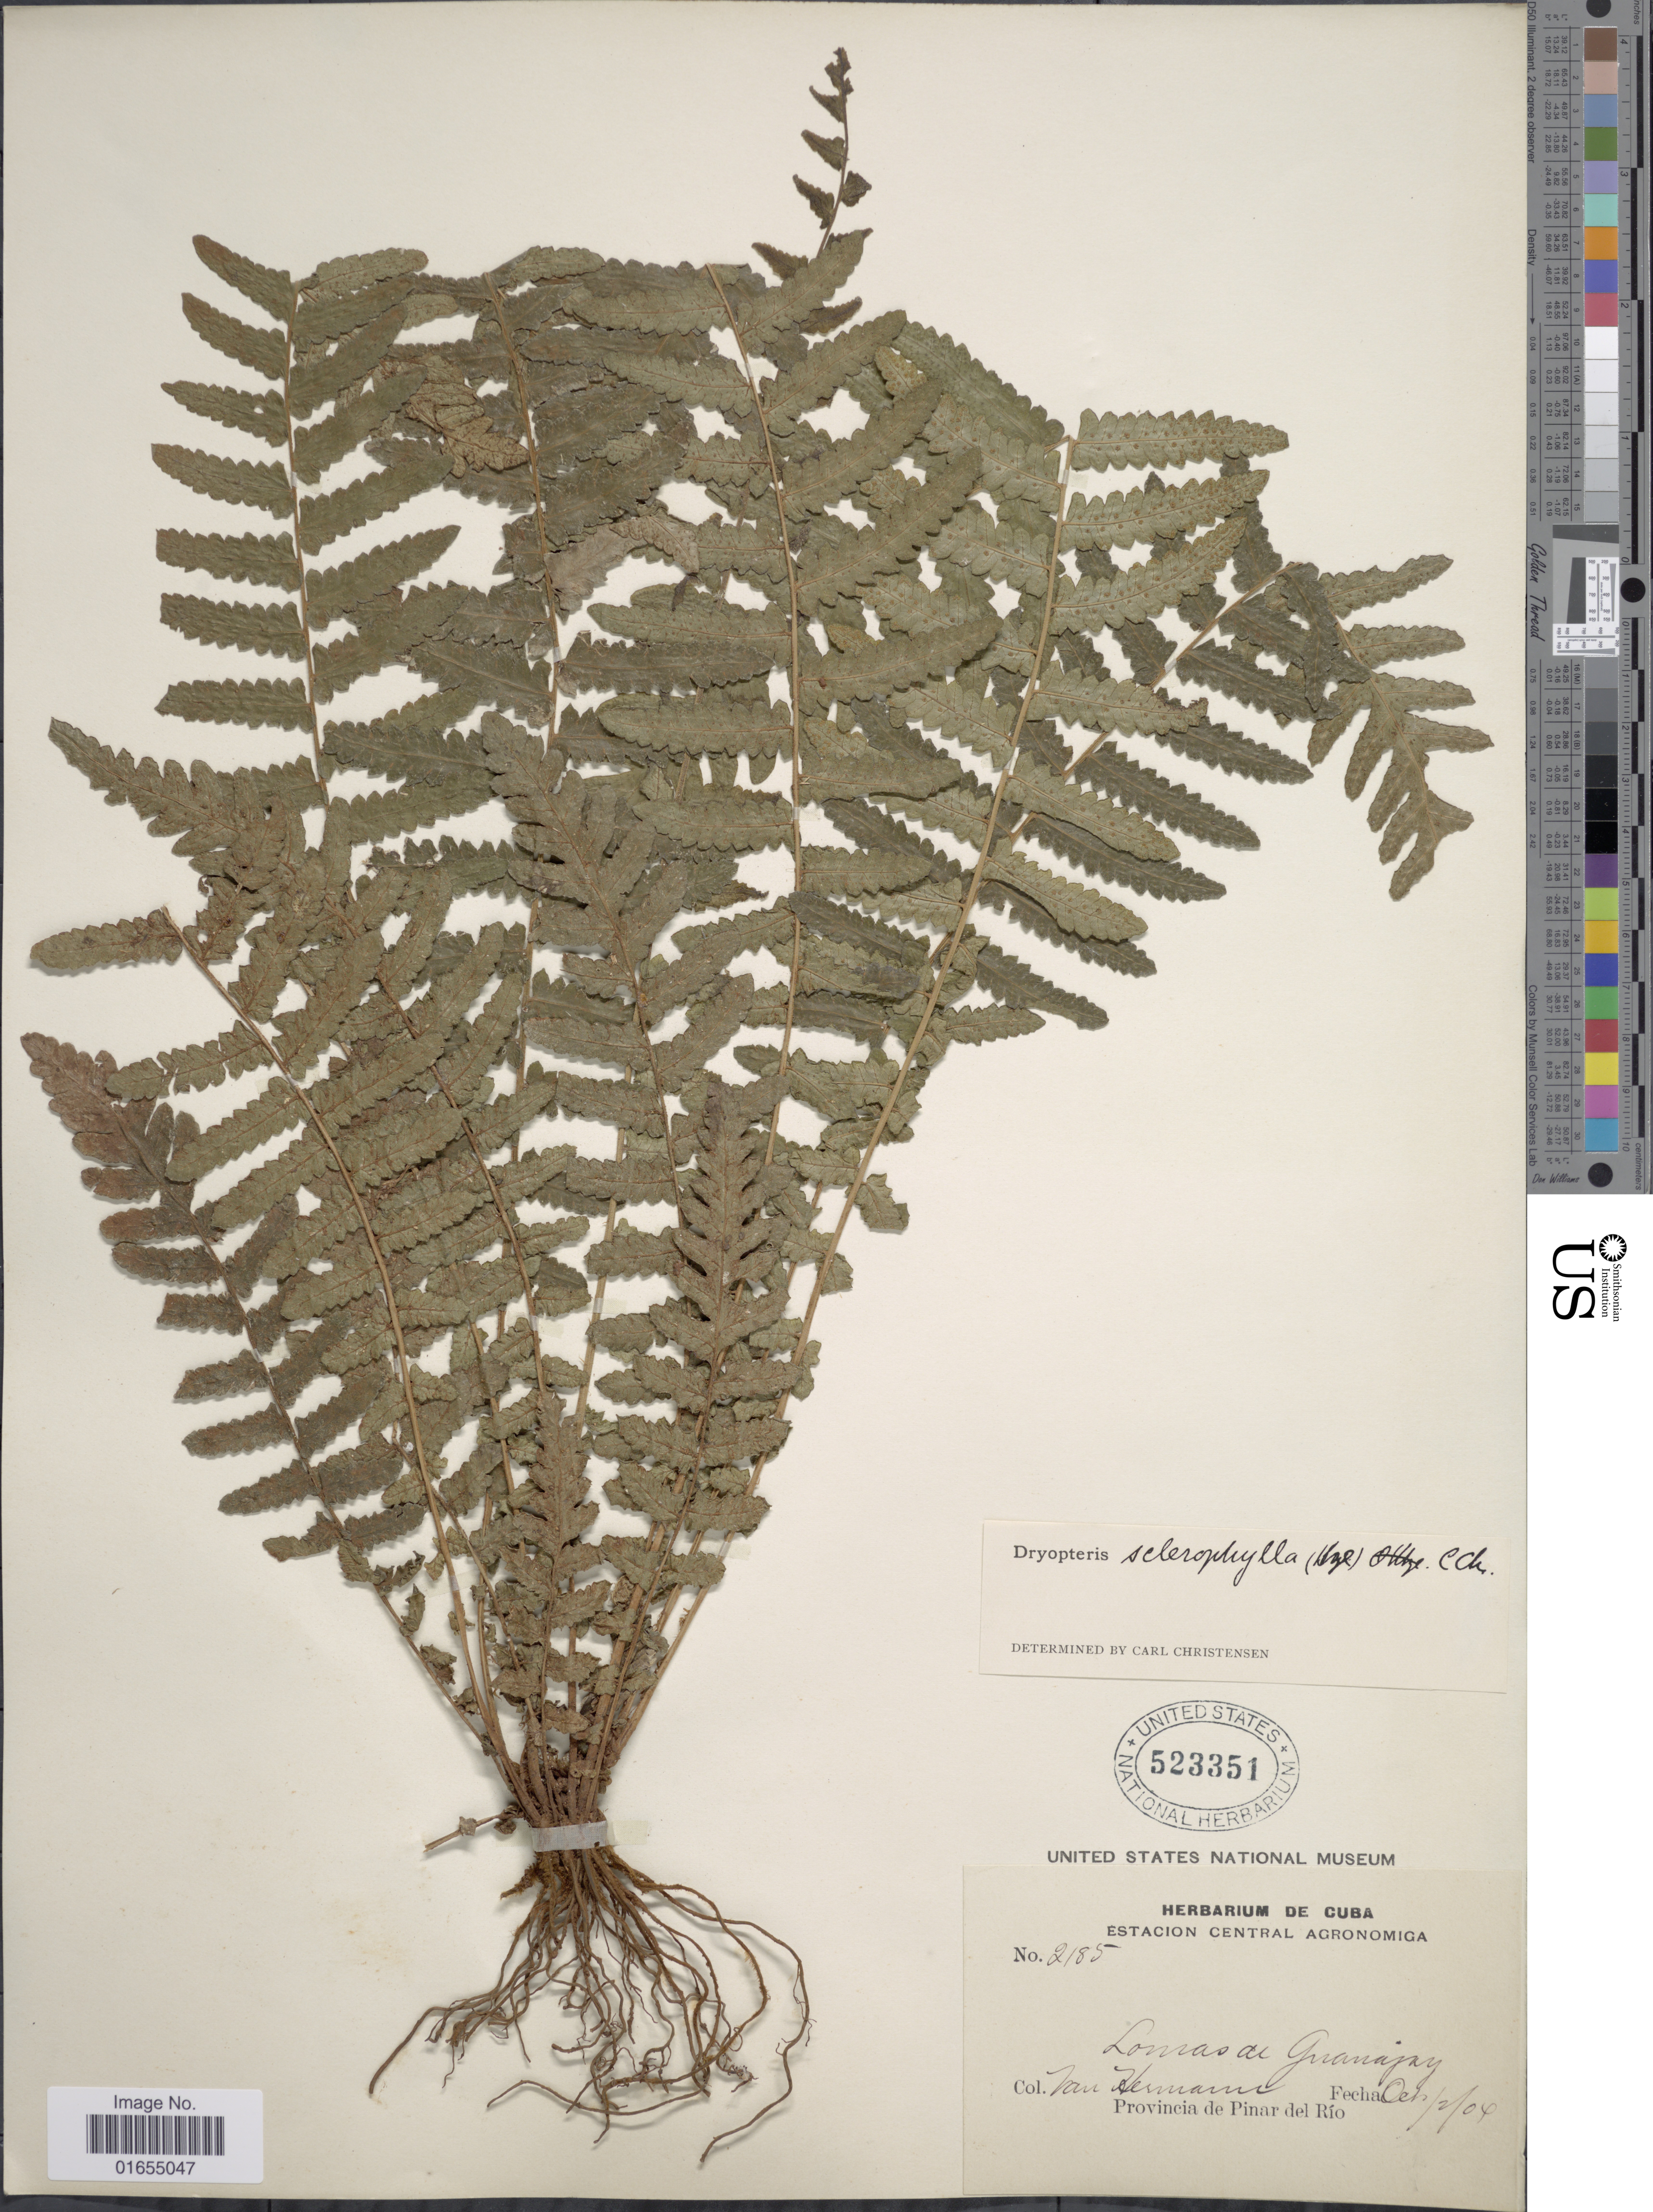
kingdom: Plantae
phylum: Tracheophyta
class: Polypodiopsida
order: Polypodiales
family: Thelypteridaceae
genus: Goniopteris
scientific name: Goniopteris sclerophylla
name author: (Poepp.) C.V. Morton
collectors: H. A. Van Hermann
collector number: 2185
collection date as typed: Transcribed d/m/y: 2/10/4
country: Cuba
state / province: Pinar del Río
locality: Lomas de Guanajay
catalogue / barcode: US 523351